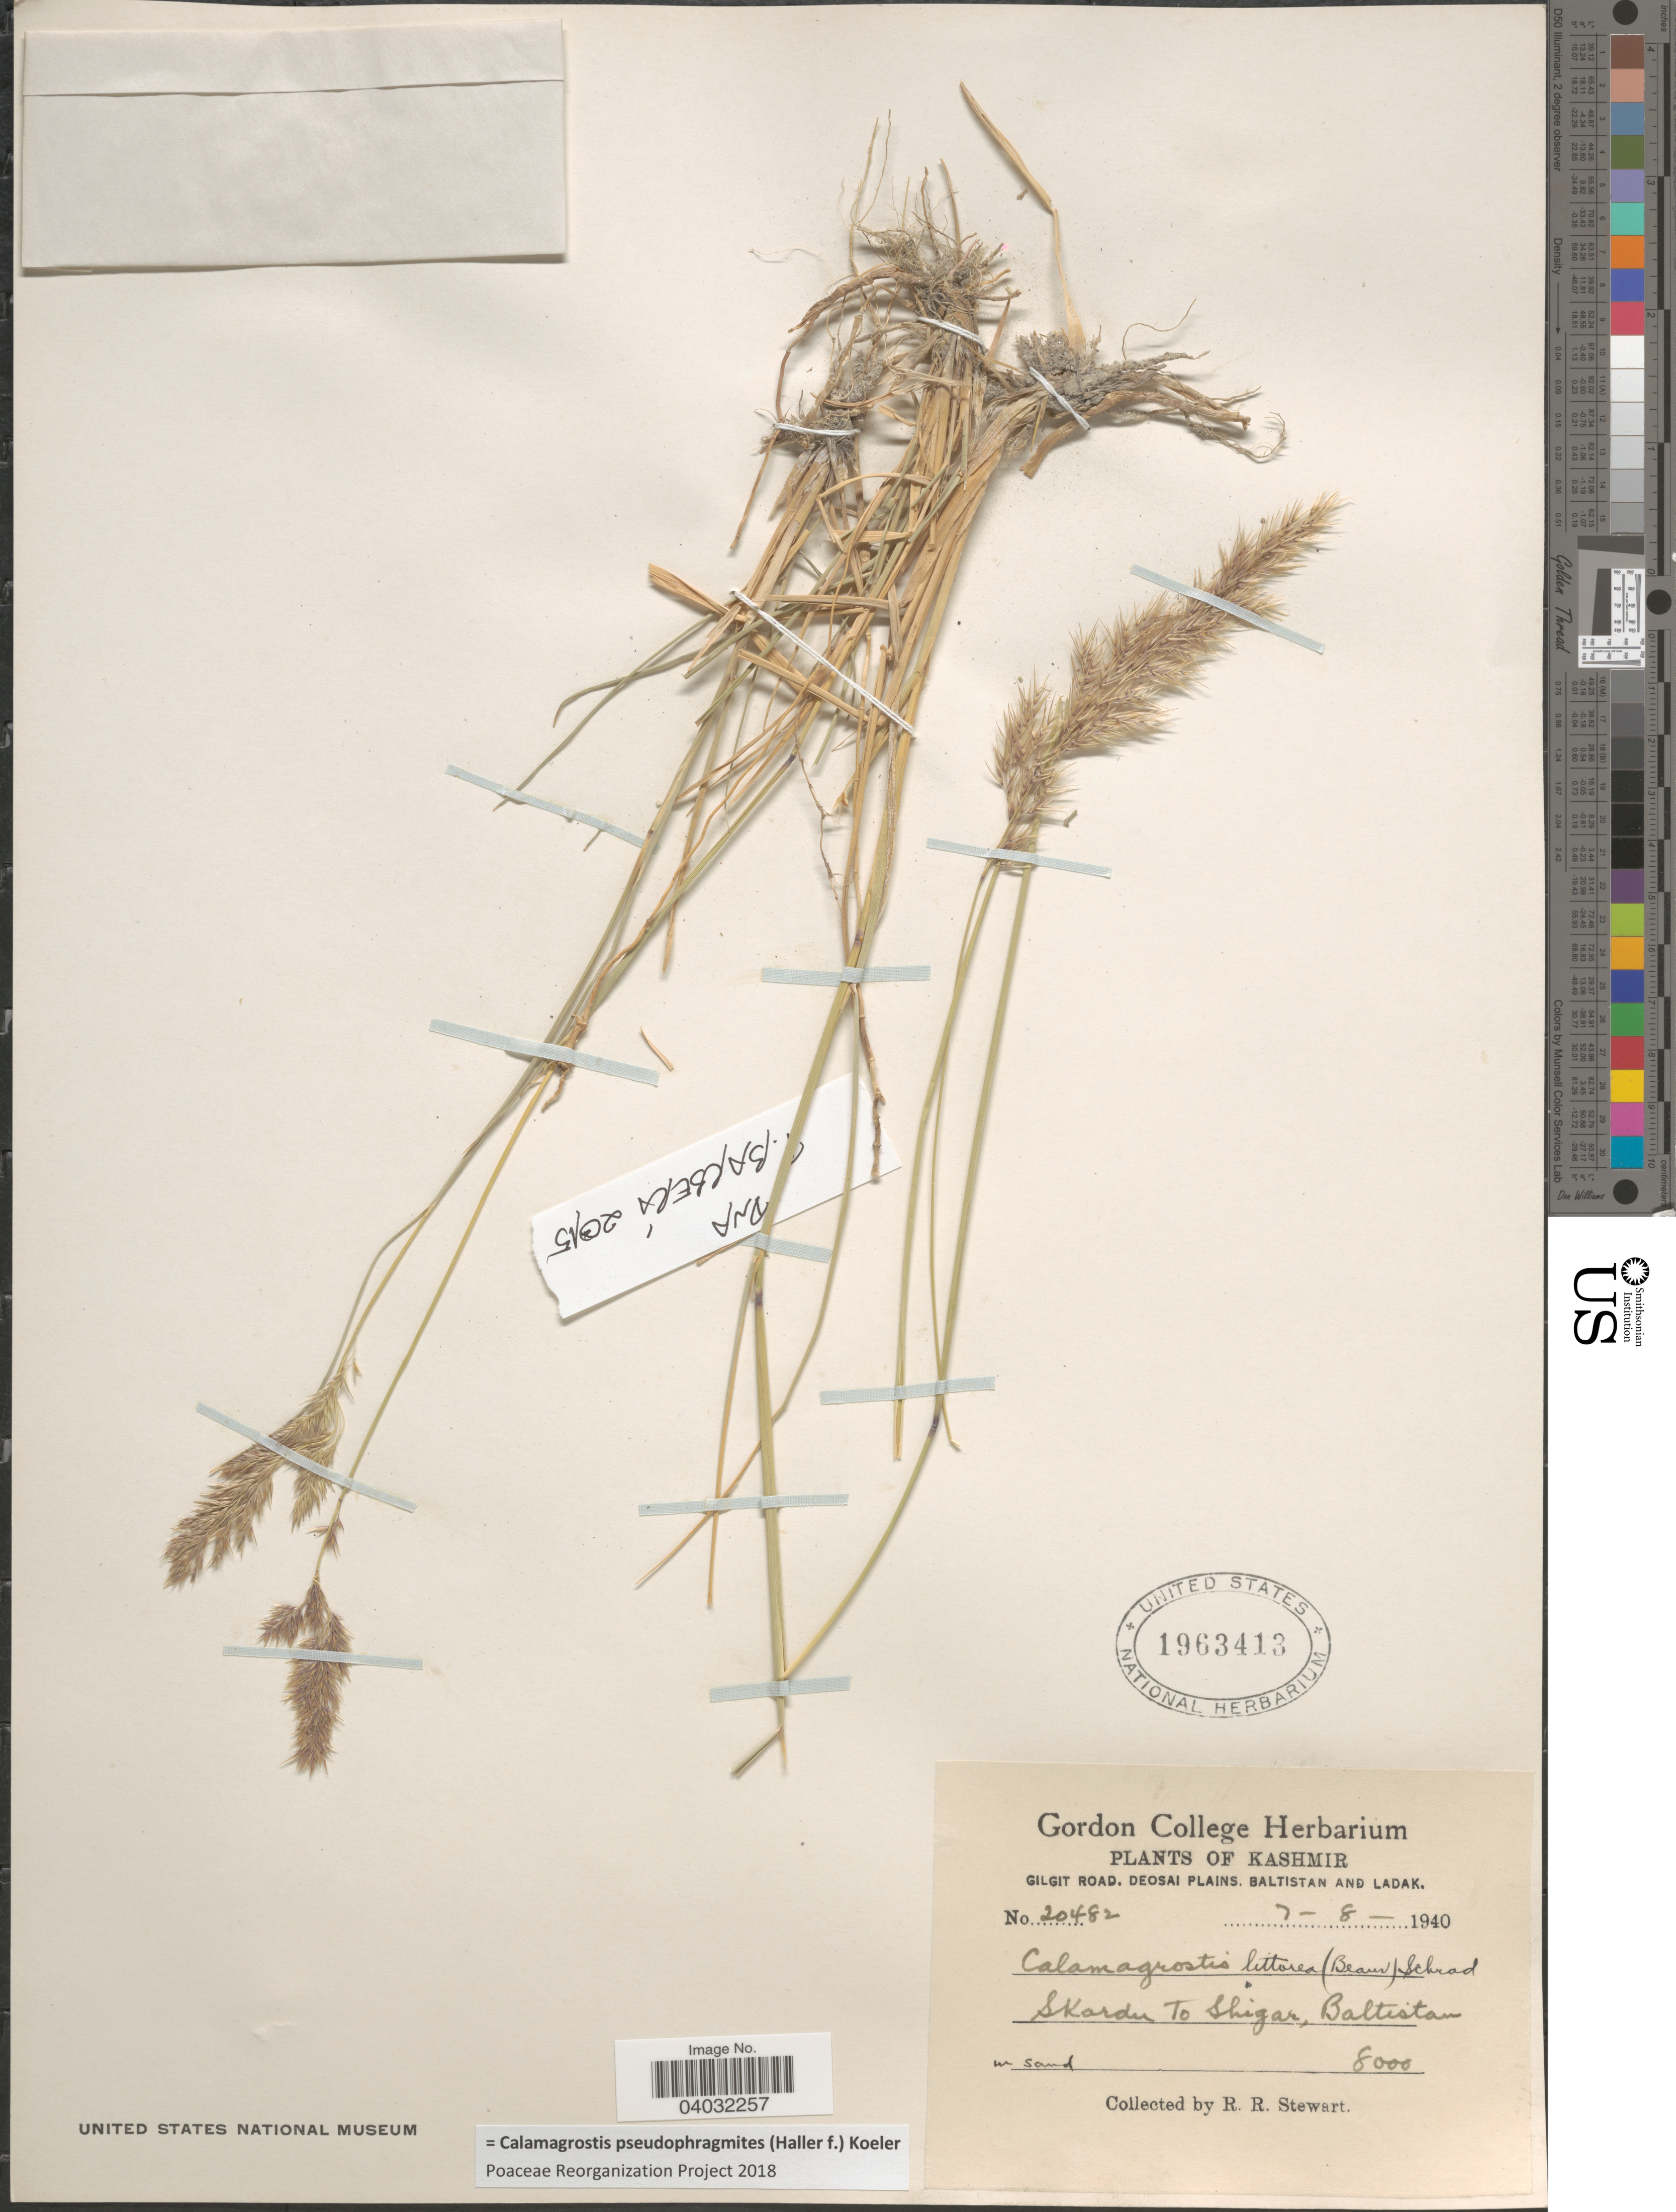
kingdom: Plantae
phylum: Tracheophyta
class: Liliopsida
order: Poales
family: Poaceae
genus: Calamagrostis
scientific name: Calamagrostis pseudophragmites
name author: (Haller f.) Koeler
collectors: R. Stewart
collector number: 20482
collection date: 1940-08-07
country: Pakistan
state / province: Gilgit-Baltistan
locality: Kashmir. Gilgit Road, Deosai Plains, Baltistan and Ladak. Skardu To Shigan, Baltistan.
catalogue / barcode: US 1963413